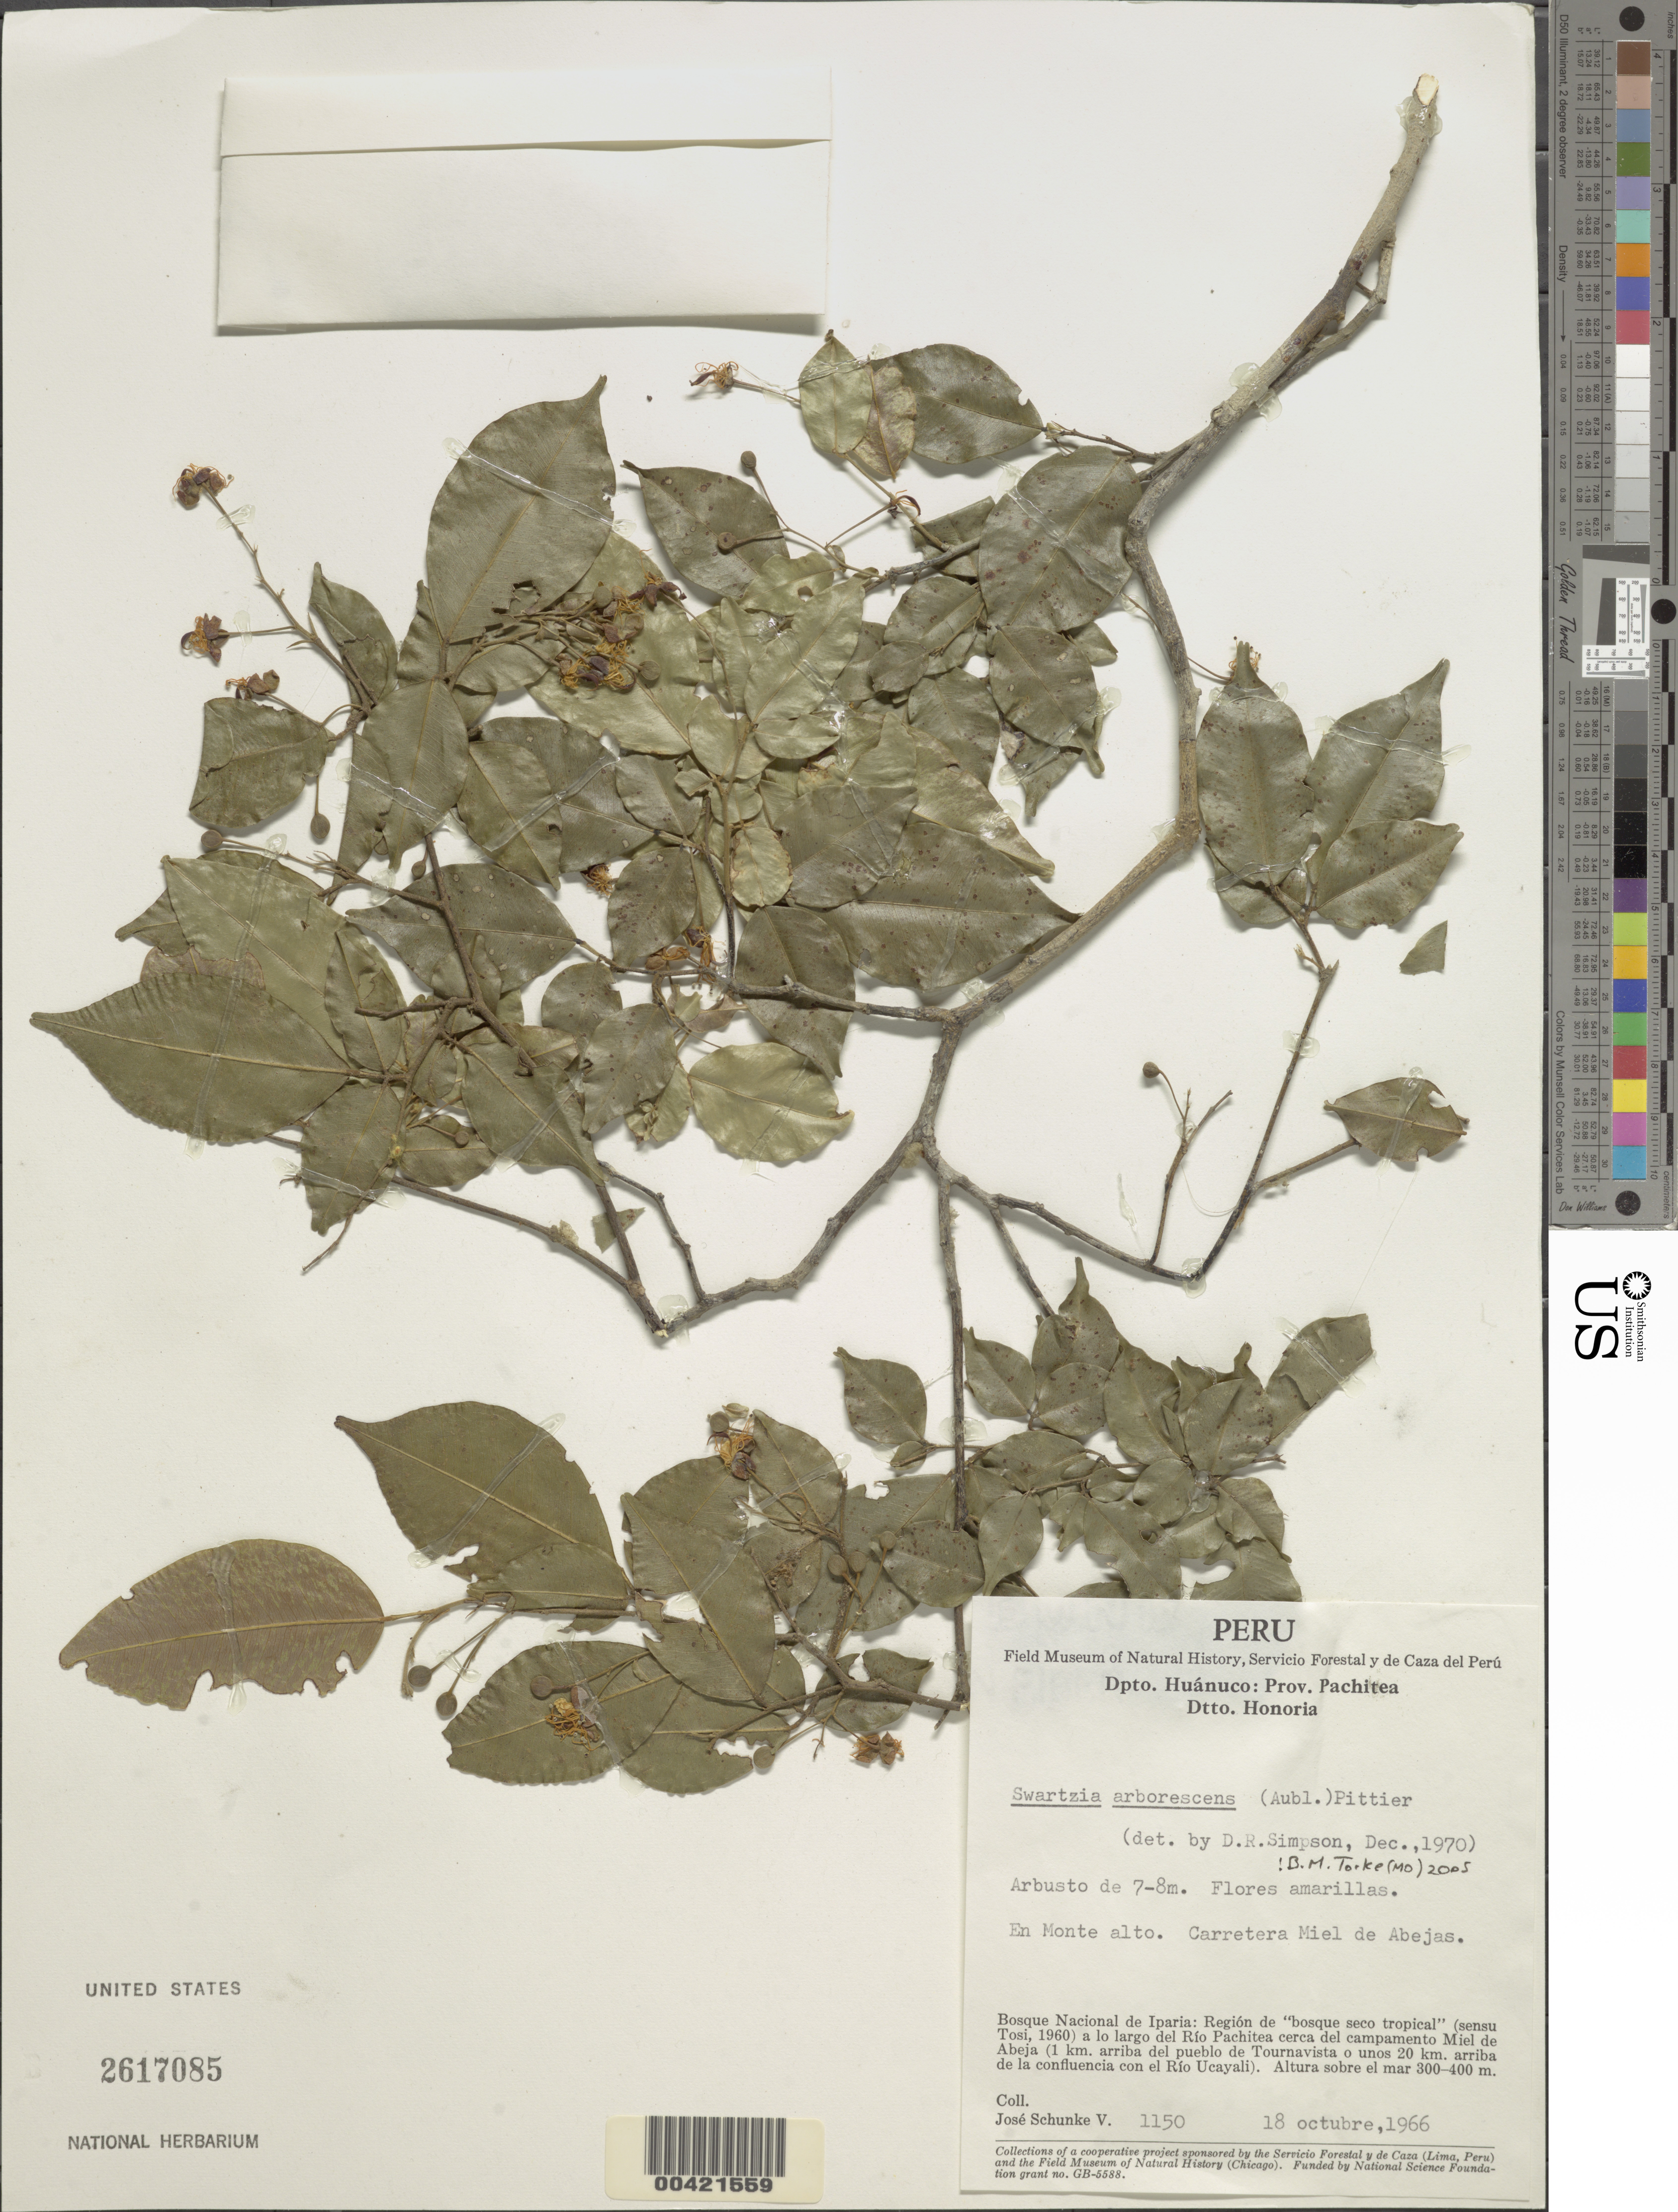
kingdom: Plantae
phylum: Tracheophyta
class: Magnoliopsida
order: Fabales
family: Fabaceae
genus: Swartzia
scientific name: Swartzia arborescens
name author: (Aubl.) Pittier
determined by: Simpson, D. R.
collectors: J. Schunke Vigo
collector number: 1150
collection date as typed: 18 Oct 1966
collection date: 1966-10-18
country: Peru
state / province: Huánuco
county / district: Pachitea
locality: Miel de abeja, cerca del campamento; bosque nacional de iparia; dtto. honoria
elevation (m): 300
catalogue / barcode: US 2617085